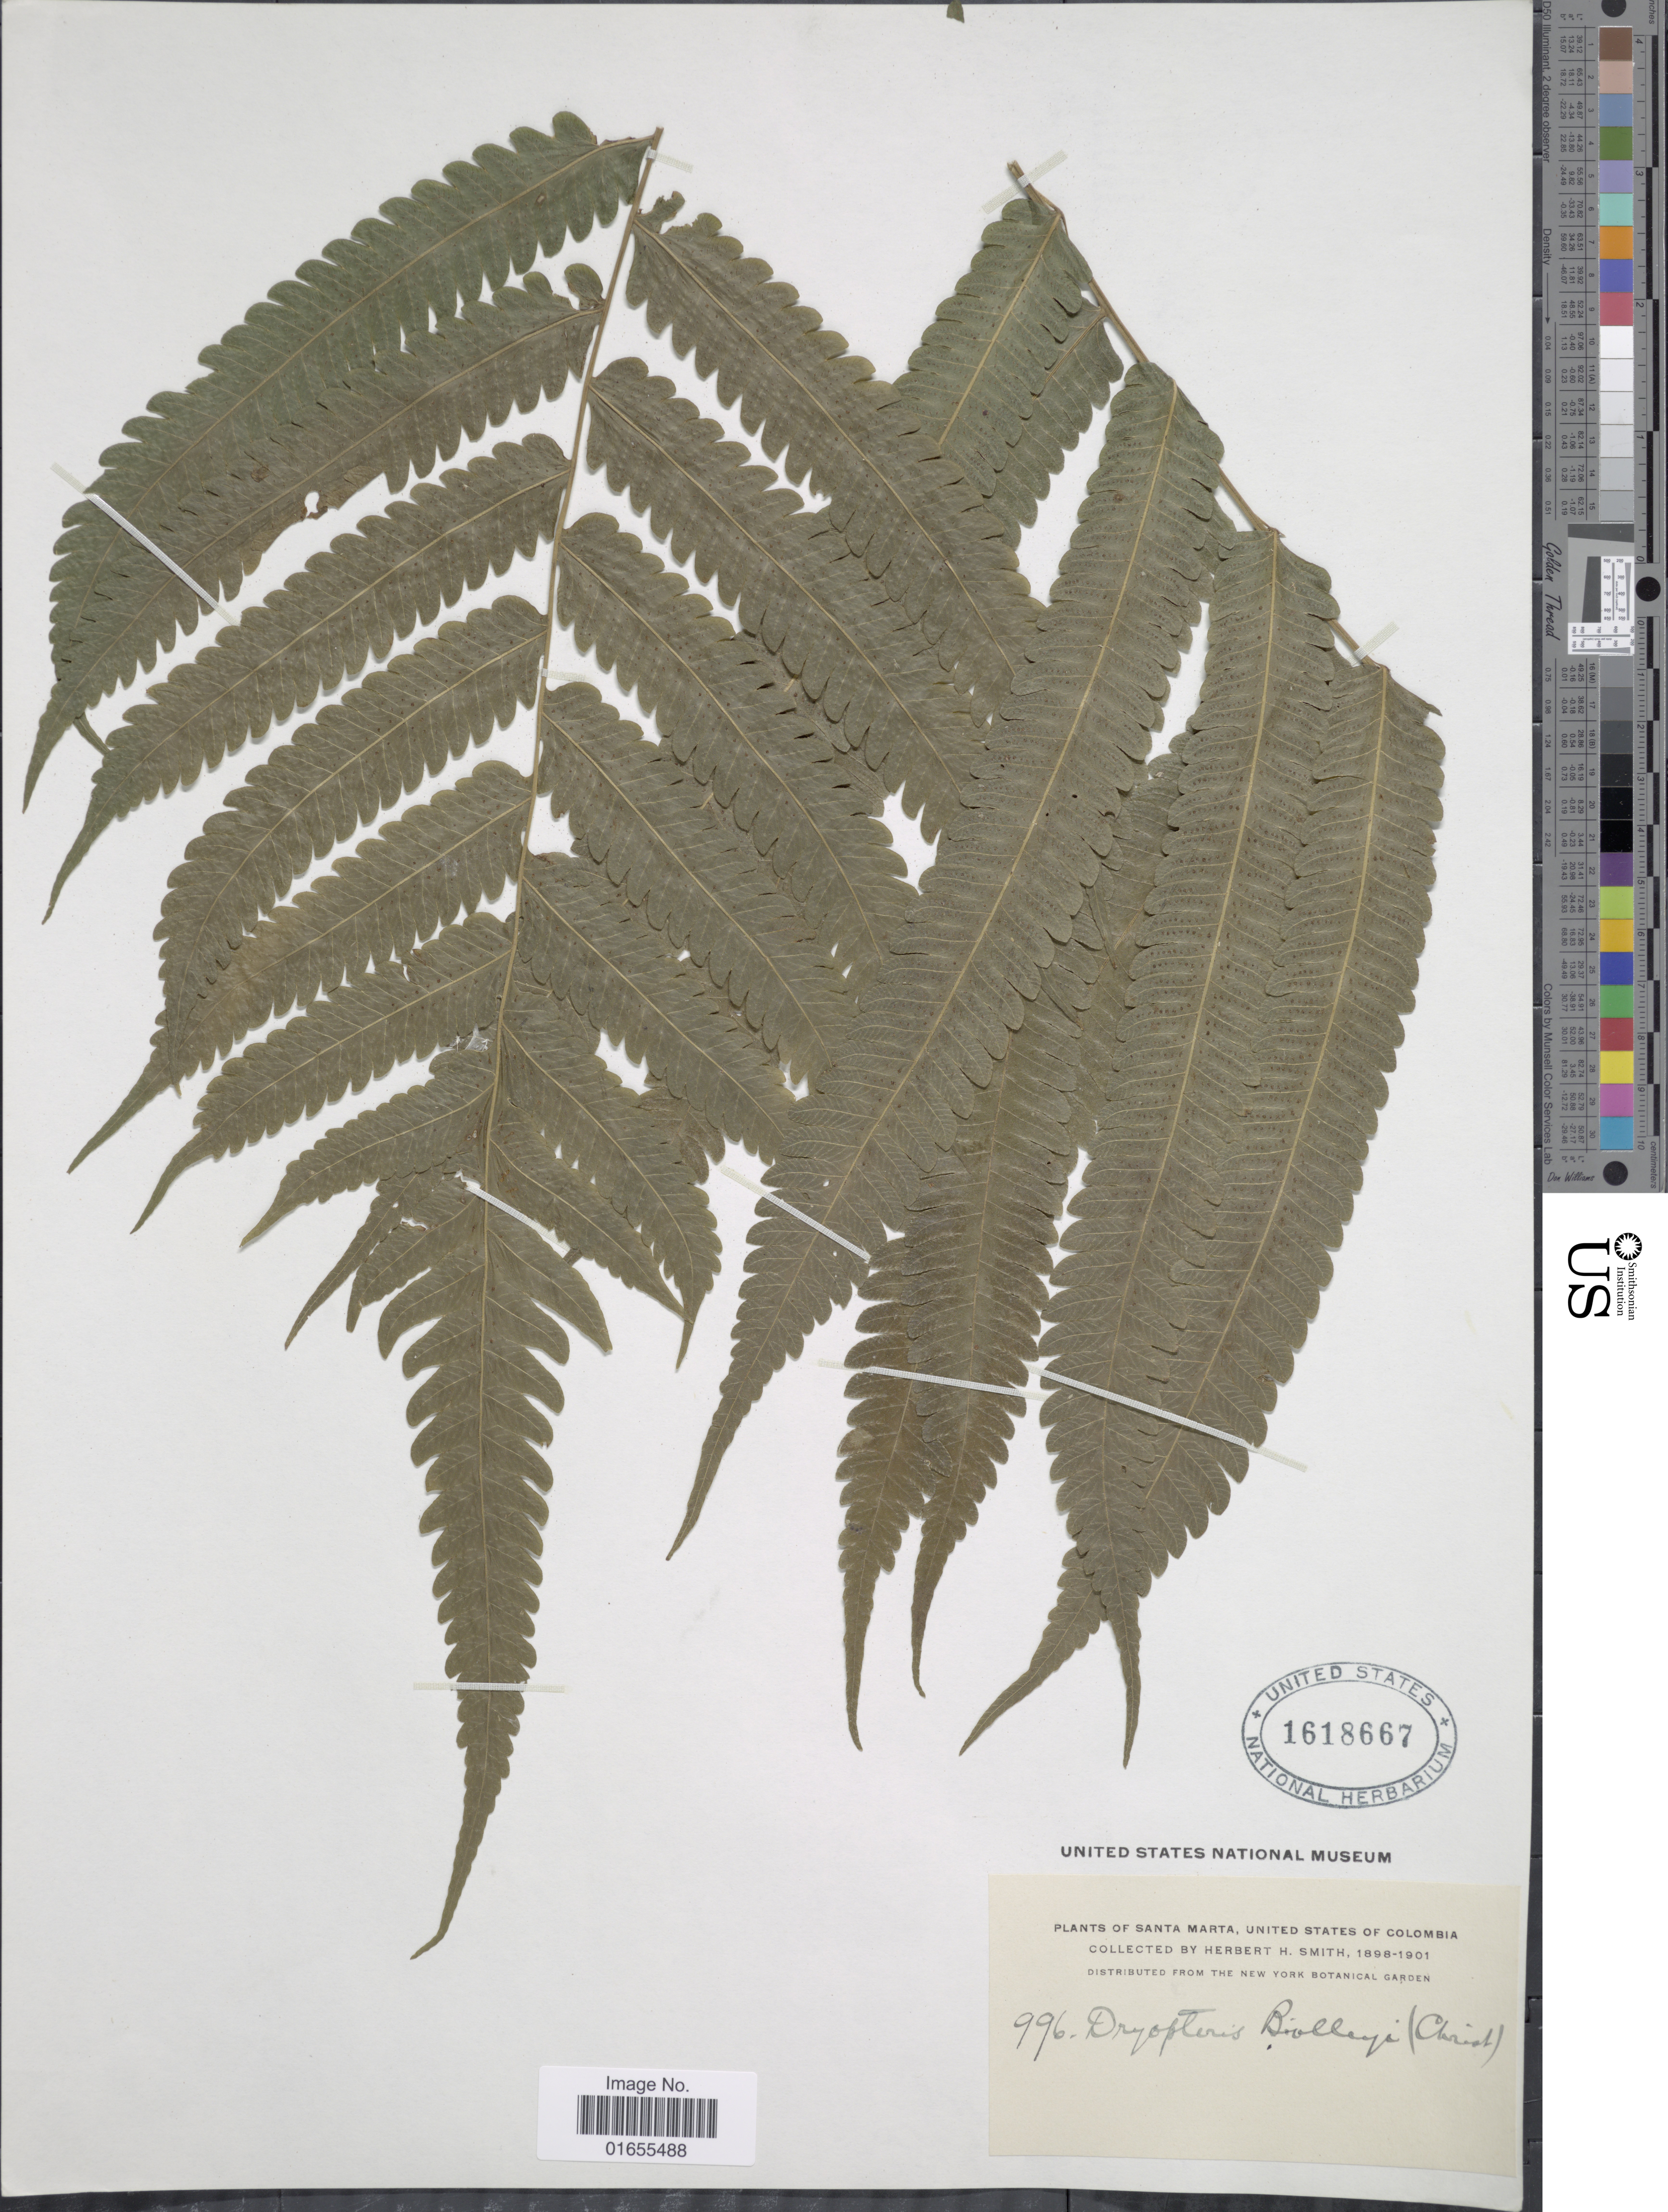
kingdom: Plantae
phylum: Tracheophyta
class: Polypodiopsida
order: Polypodiales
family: Thelypteridaceae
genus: Goniopteris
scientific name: Goniopteris nephrodioides (Klotzsch) comb. nov., ined 2015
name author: (Klotzsch)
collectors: Herbert H. Smith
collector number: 996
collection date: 1898/1901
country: Colombia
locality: Santa Marta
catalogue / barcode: US 1618667